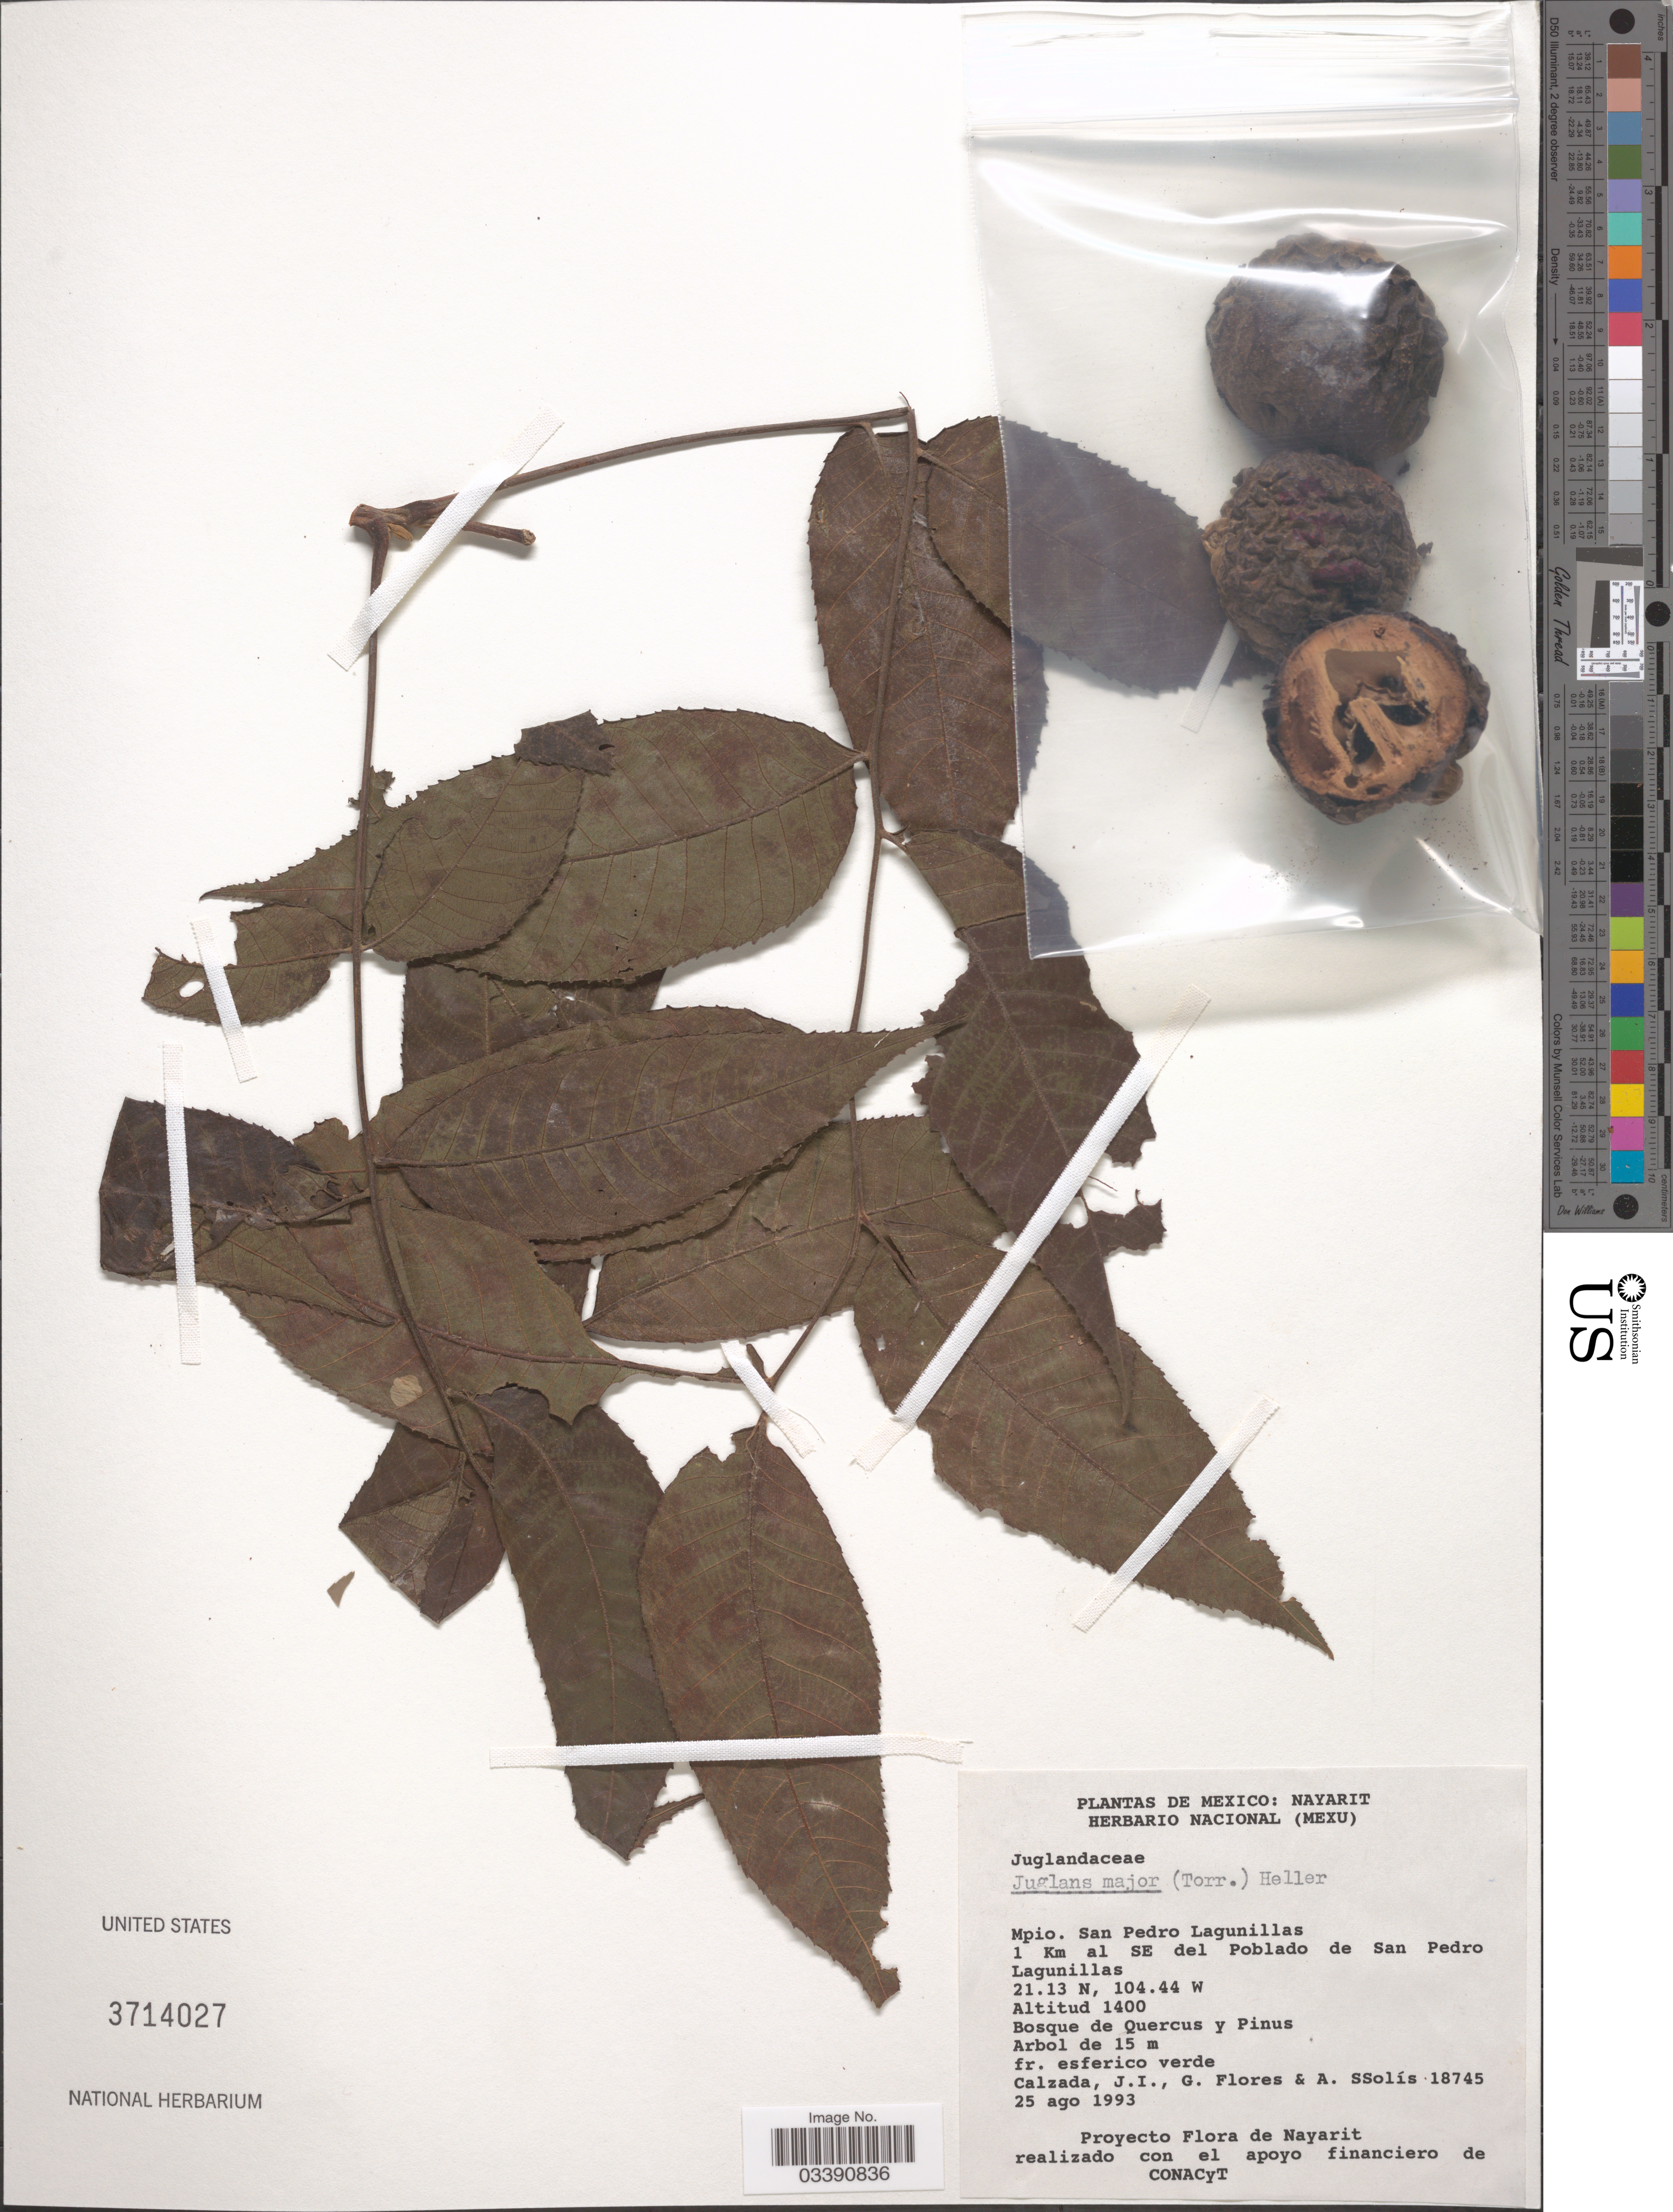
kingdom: Plantae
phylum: Tracheophyta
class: Magnoliopsida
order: Fagales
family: Juglandaceae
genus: Juglans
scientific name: Juglans major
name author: (Torr.) A. Heller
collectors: J. I. Calzada, G. Flores F. & A. Solís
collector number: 18745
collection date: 1993-08-25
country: Mexico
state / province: Nayarit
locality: Mpio. San Pedro Lagunillas. 1 Km al SE del Poblado de San Pedro Lagunillas.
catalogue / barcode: US 3714027